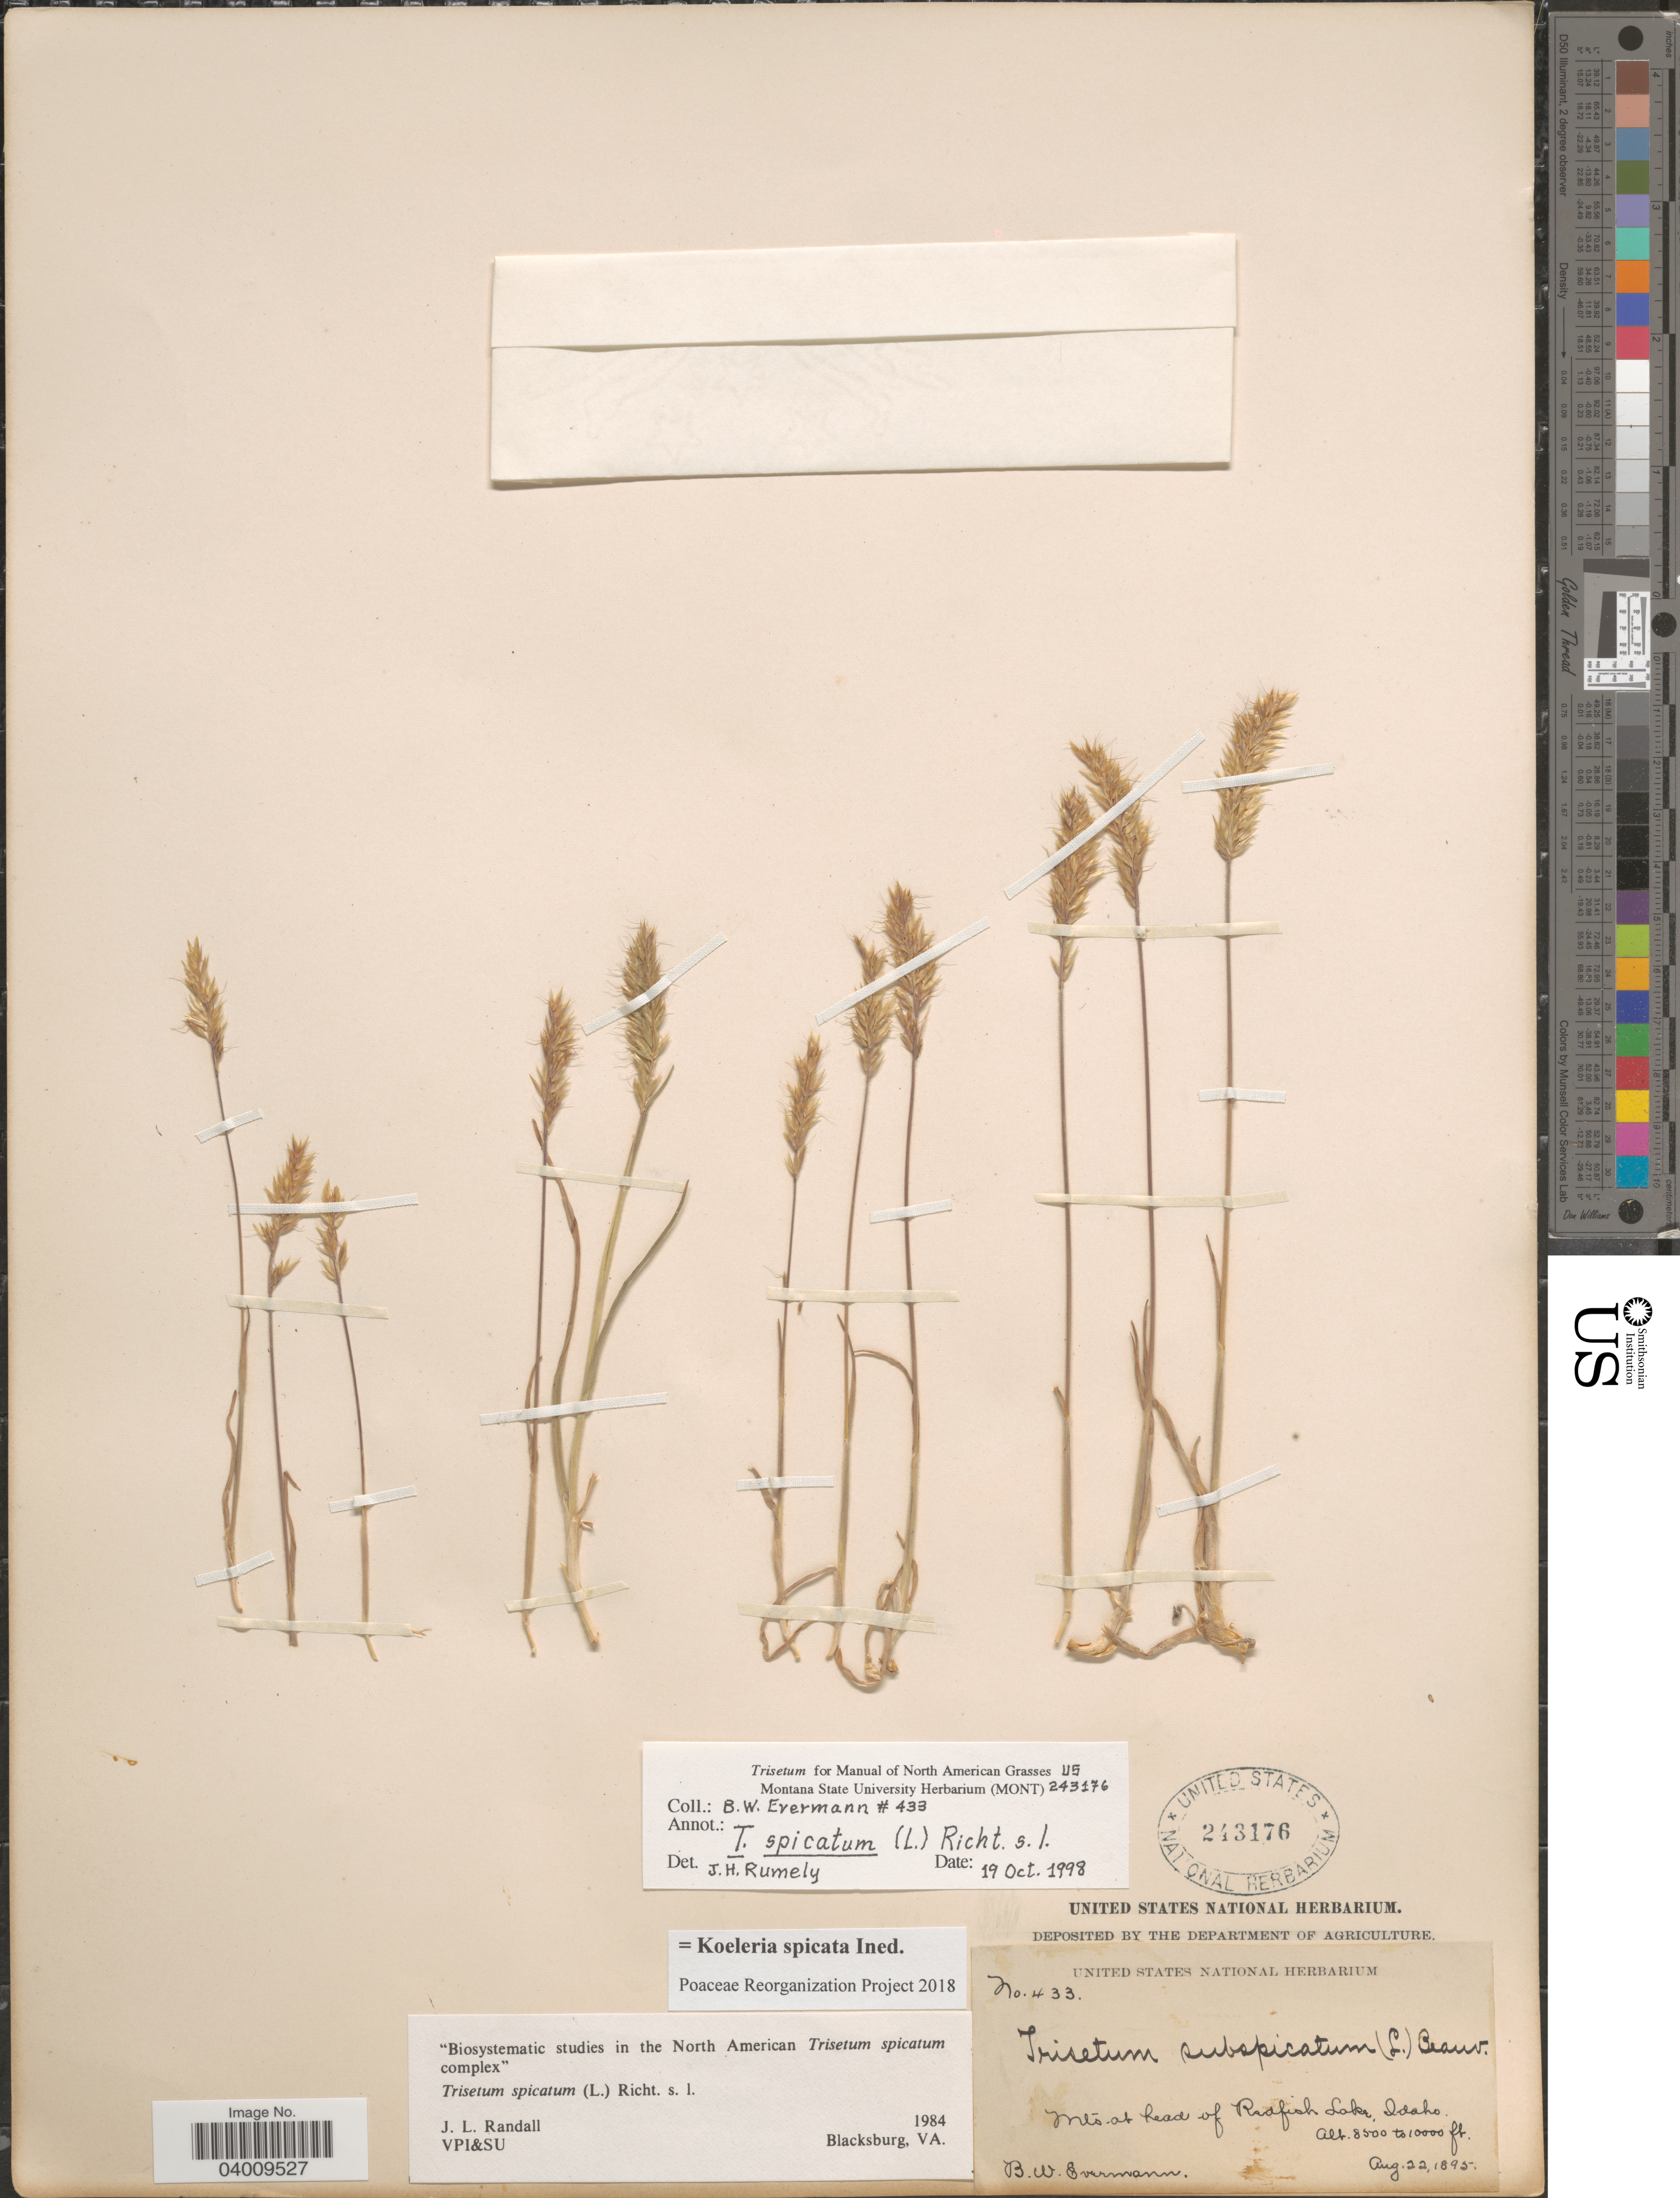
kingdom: Plantae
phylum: Tracheophyta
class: Liliopsida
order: Poales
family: Poaceae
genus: Koeleria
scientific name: Koeleria spicata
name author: (L.) Barberá et al.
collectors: B. W. Evermann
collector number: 433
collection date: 1895-08-22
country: United States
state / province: Idaho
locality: Mts. at head of Redfish Lake.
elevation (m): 2591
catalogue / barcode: US 243176